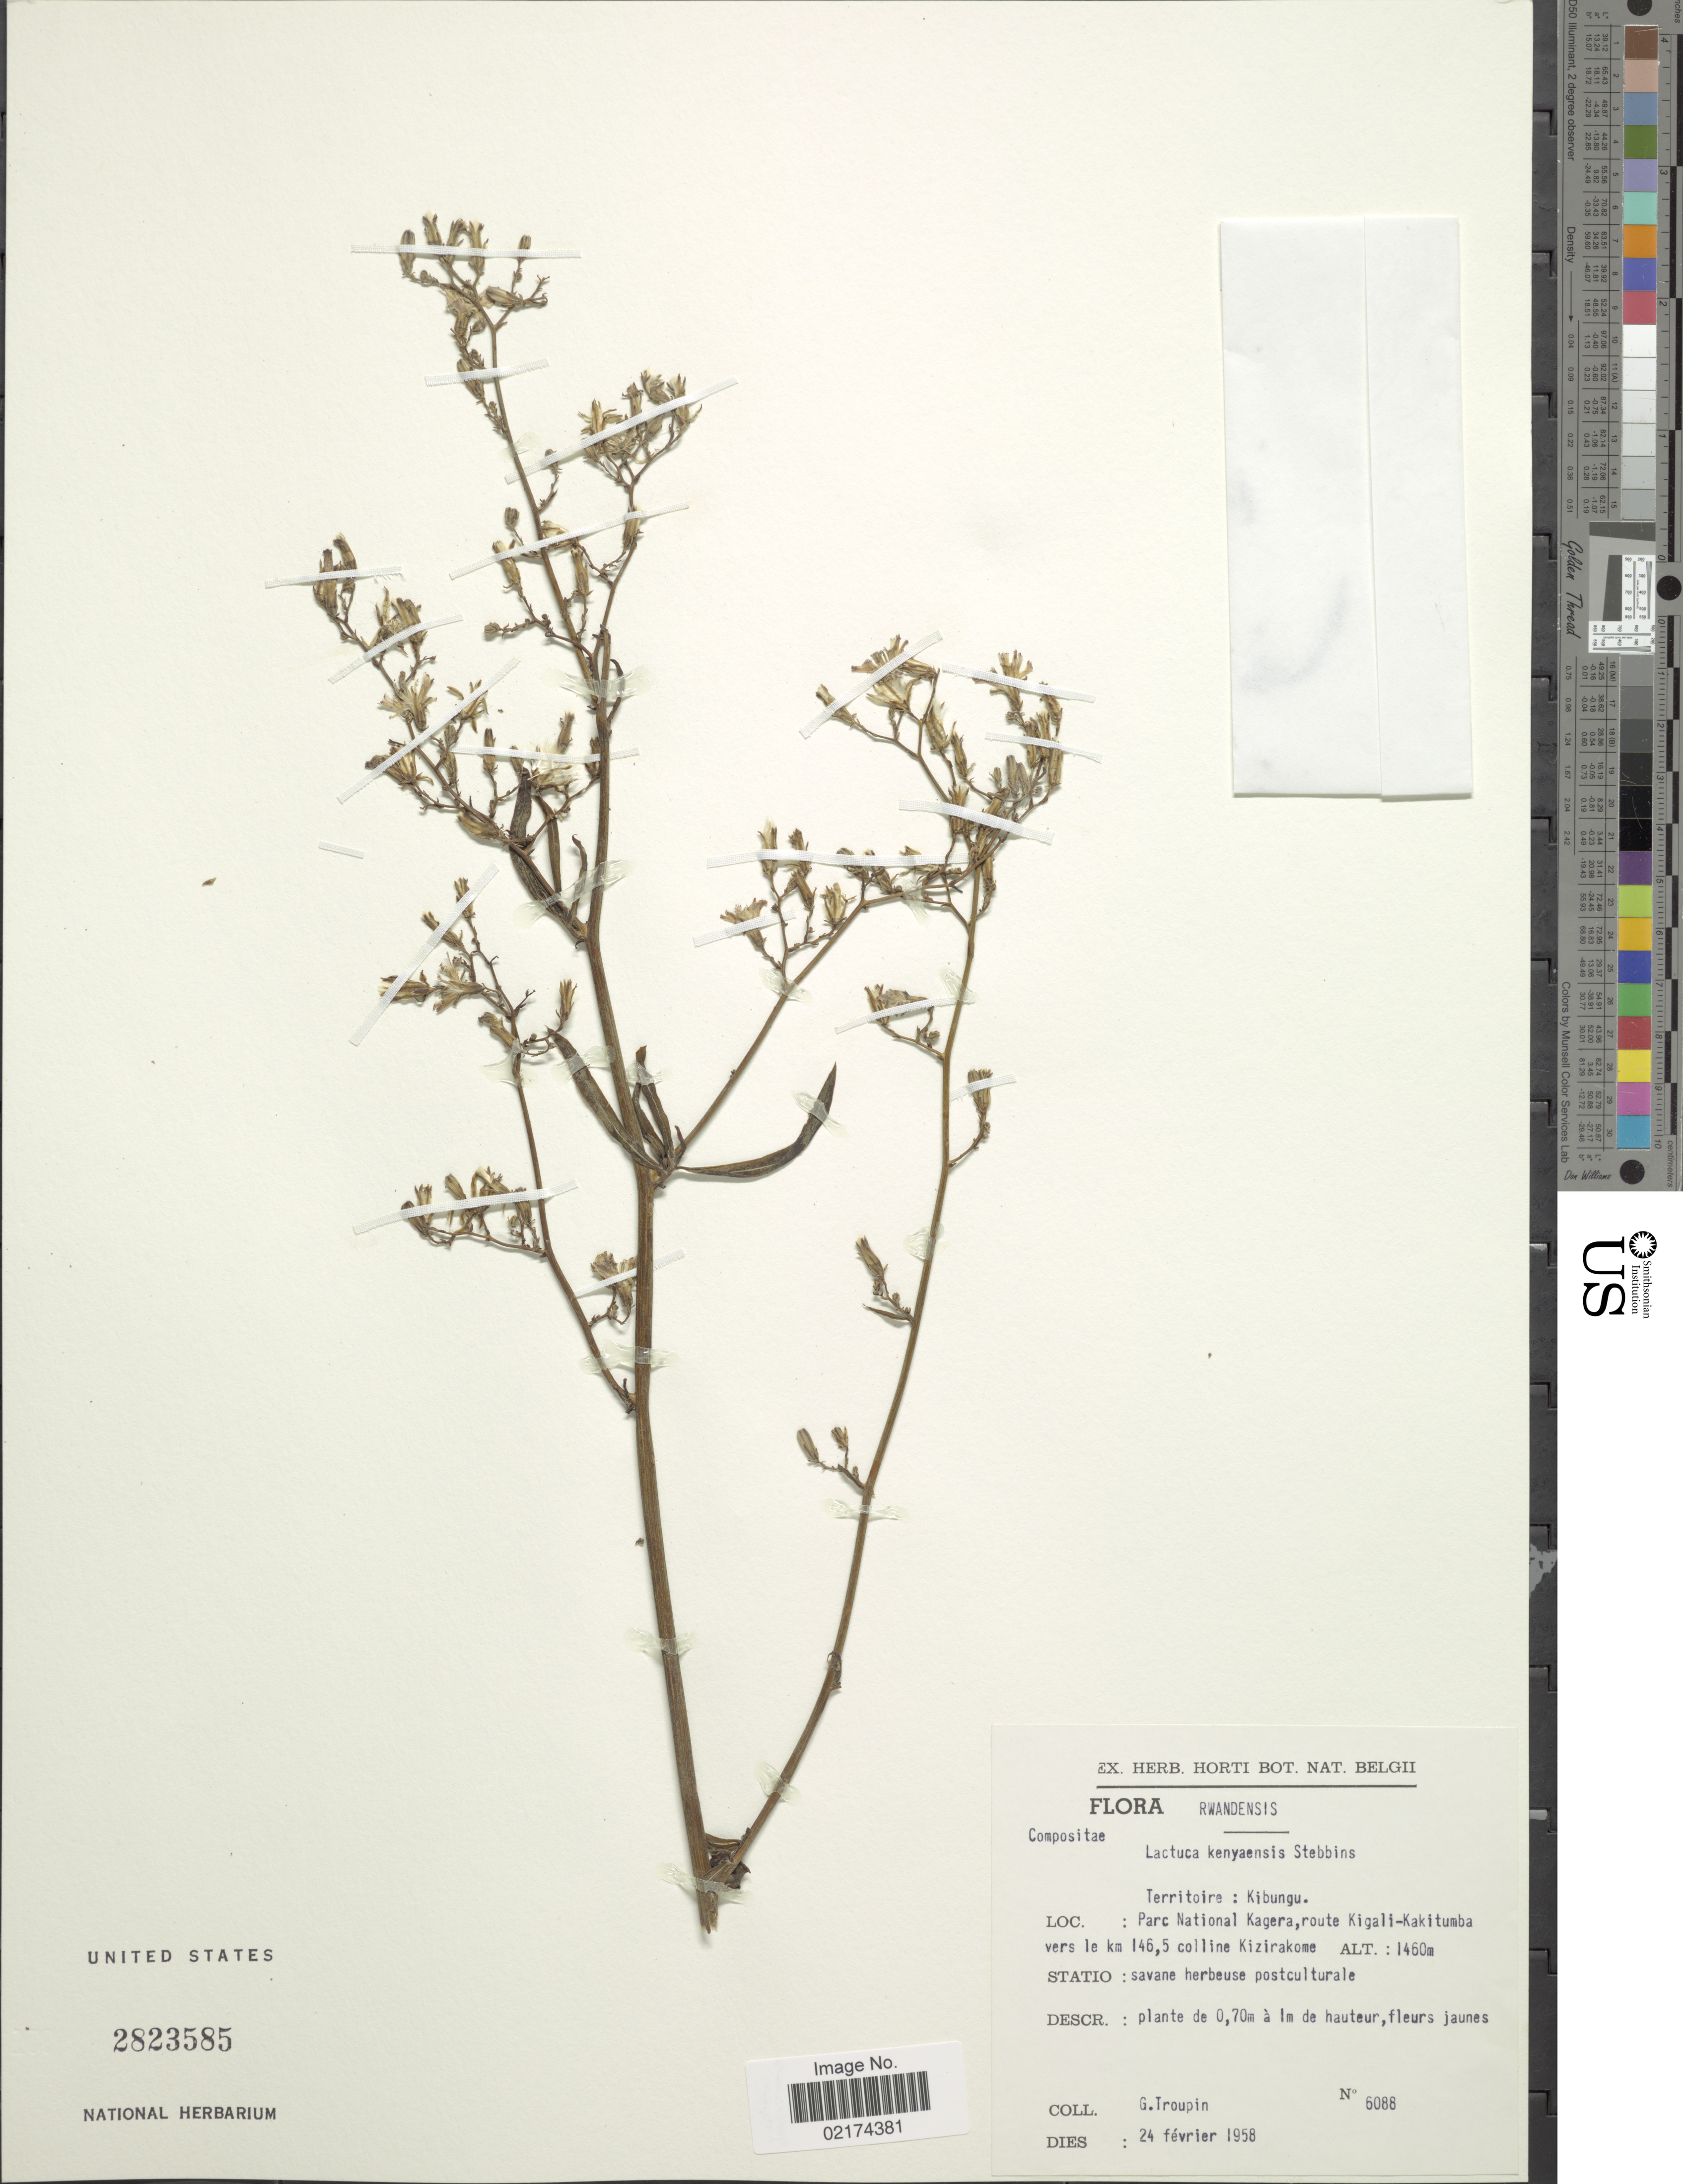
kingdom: Plantae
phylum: Tracheophyta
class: Magnoliopsida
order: Asterales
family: Asteraceae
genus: Lactuca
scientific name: Lactuca inermis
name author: Forssk.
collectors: G. Troupin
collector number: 6088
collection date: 1958-02-24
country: Rwanda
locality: Territoire Kibungu, Parc National Kagera, route Kigali-Kakitumba vers le km 146.5 colline Kizirakome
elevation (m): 1460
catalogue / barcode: US 2823585